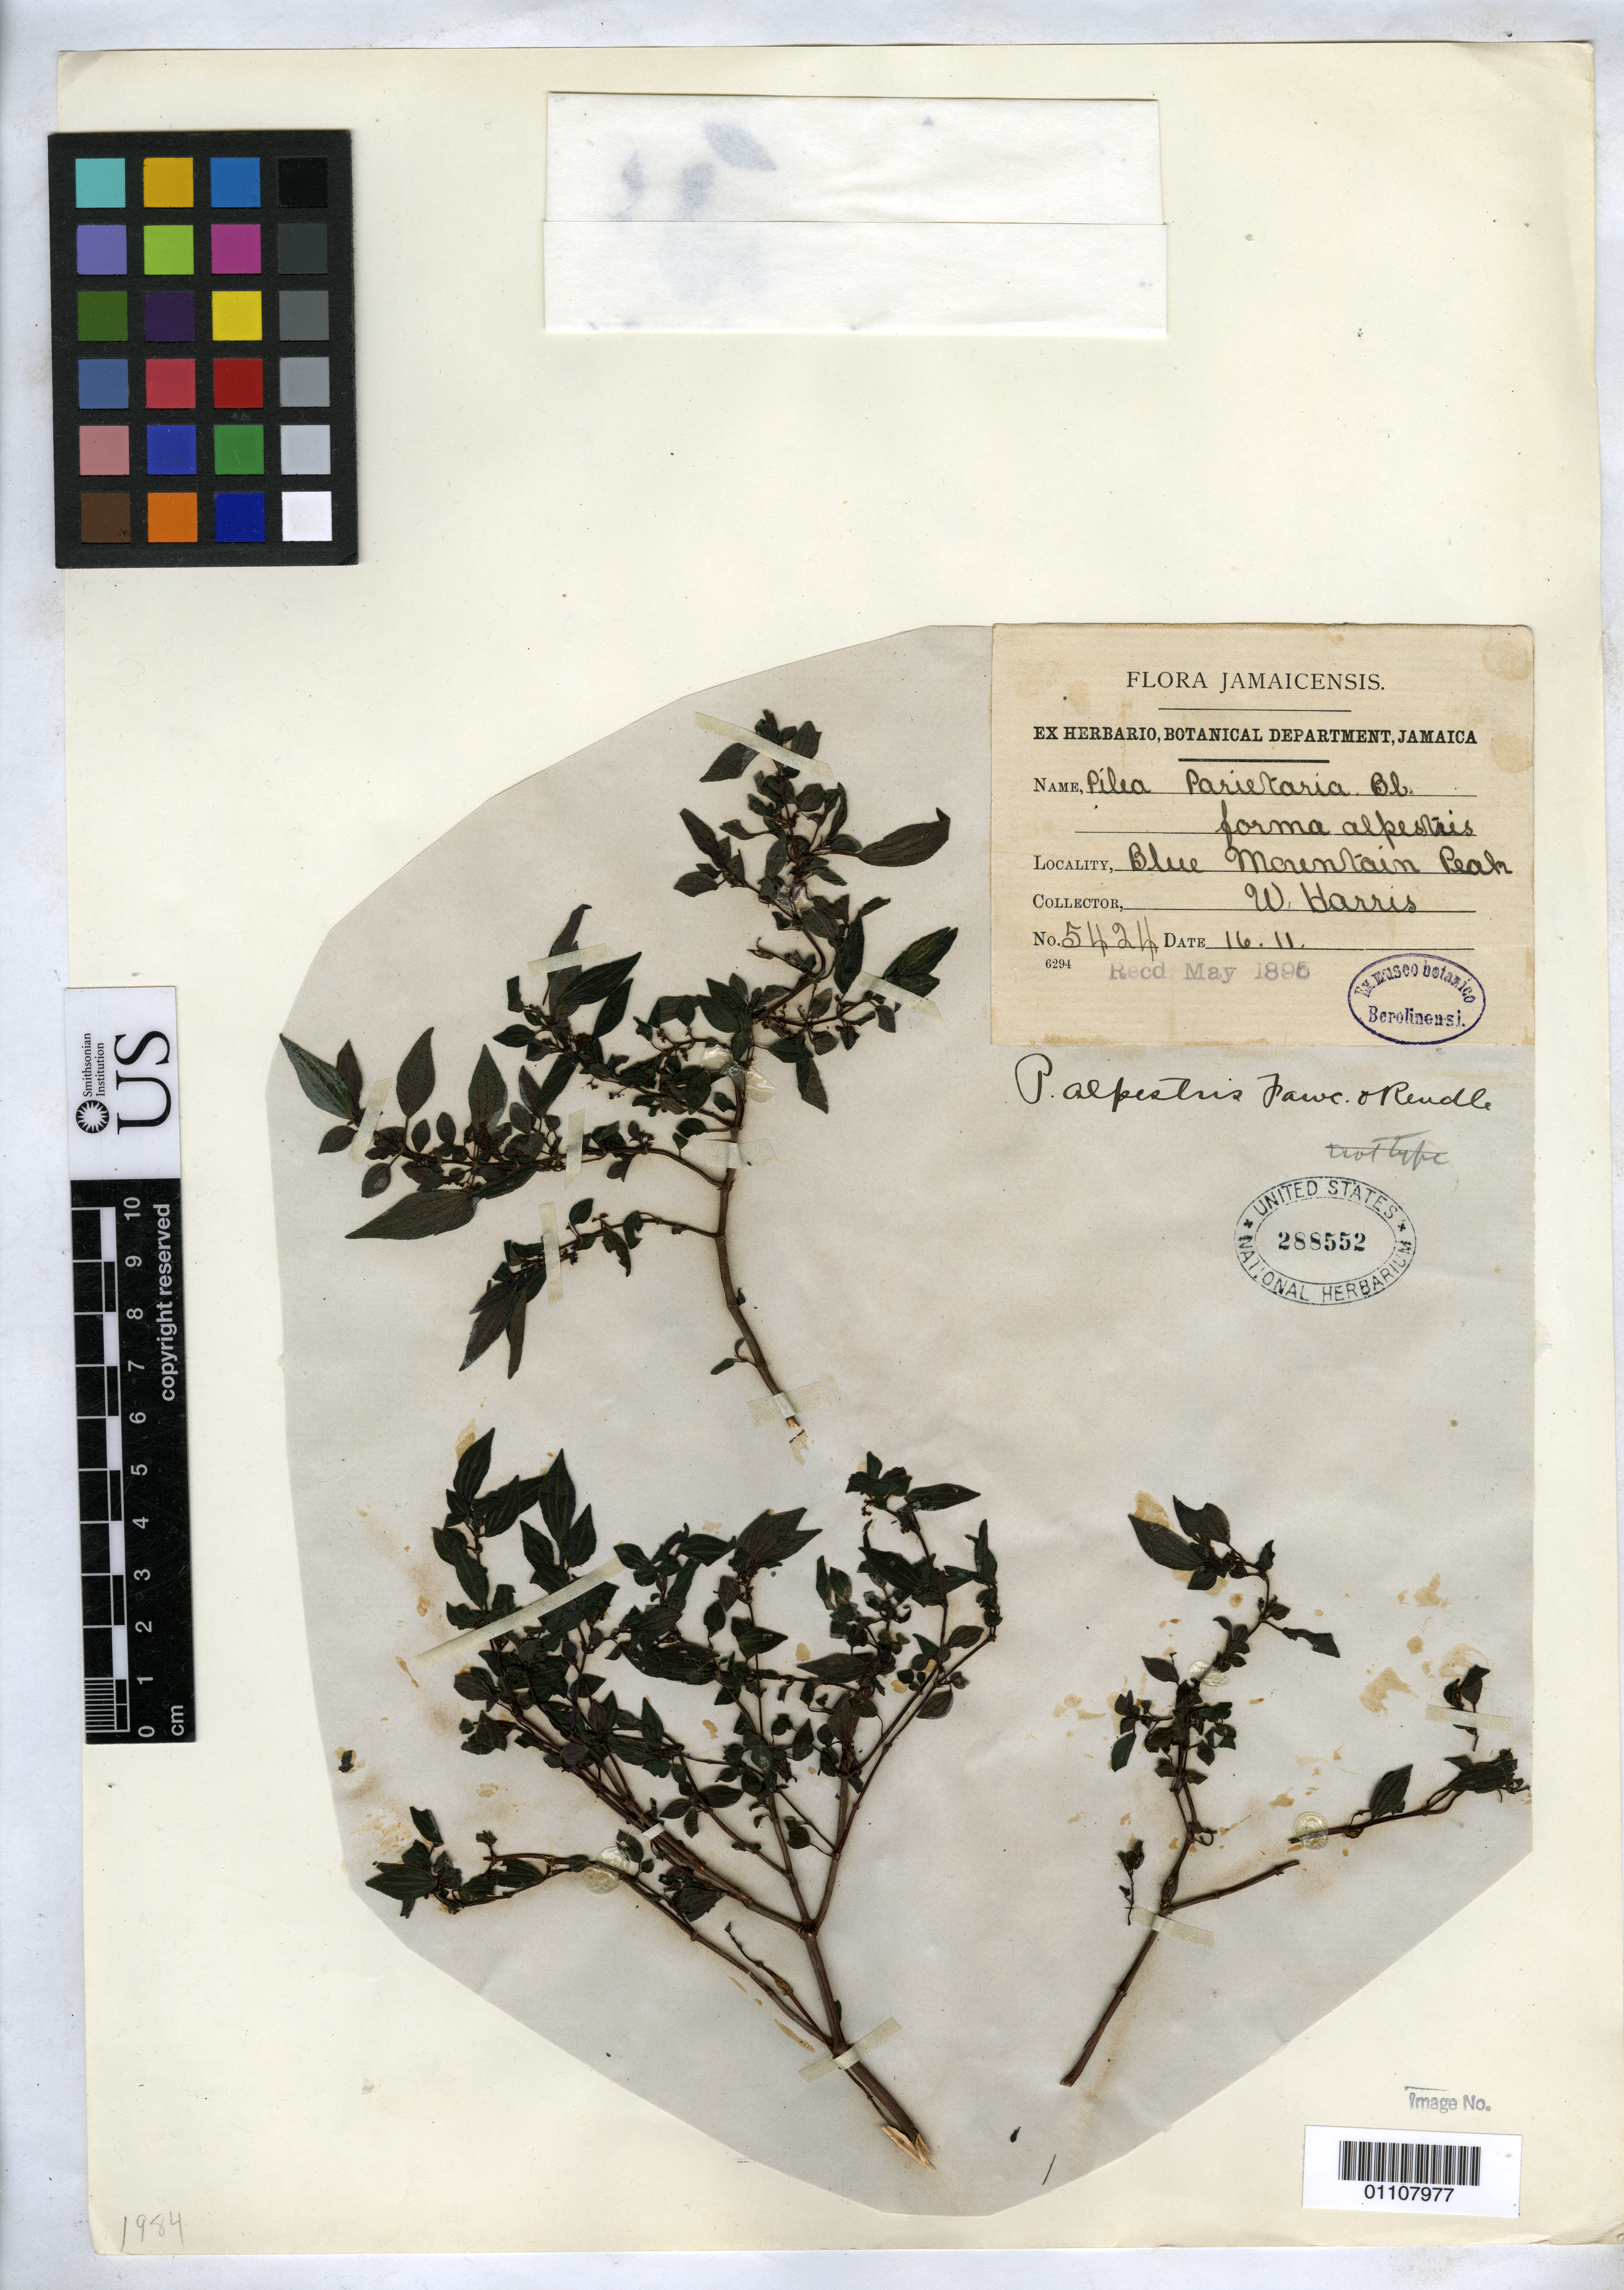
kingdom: Plantae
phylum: Tracheophyta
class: Magnoliopsida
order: Rosales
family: Urticaceae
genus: Pilea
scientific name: Pilea parietaria var. alpestris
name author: Urb.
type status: Syntype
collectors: W. H. Harris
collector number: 5424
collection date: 1895-11-16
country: Jamaica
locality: Blue Mountain Peak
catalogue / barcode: US 288552